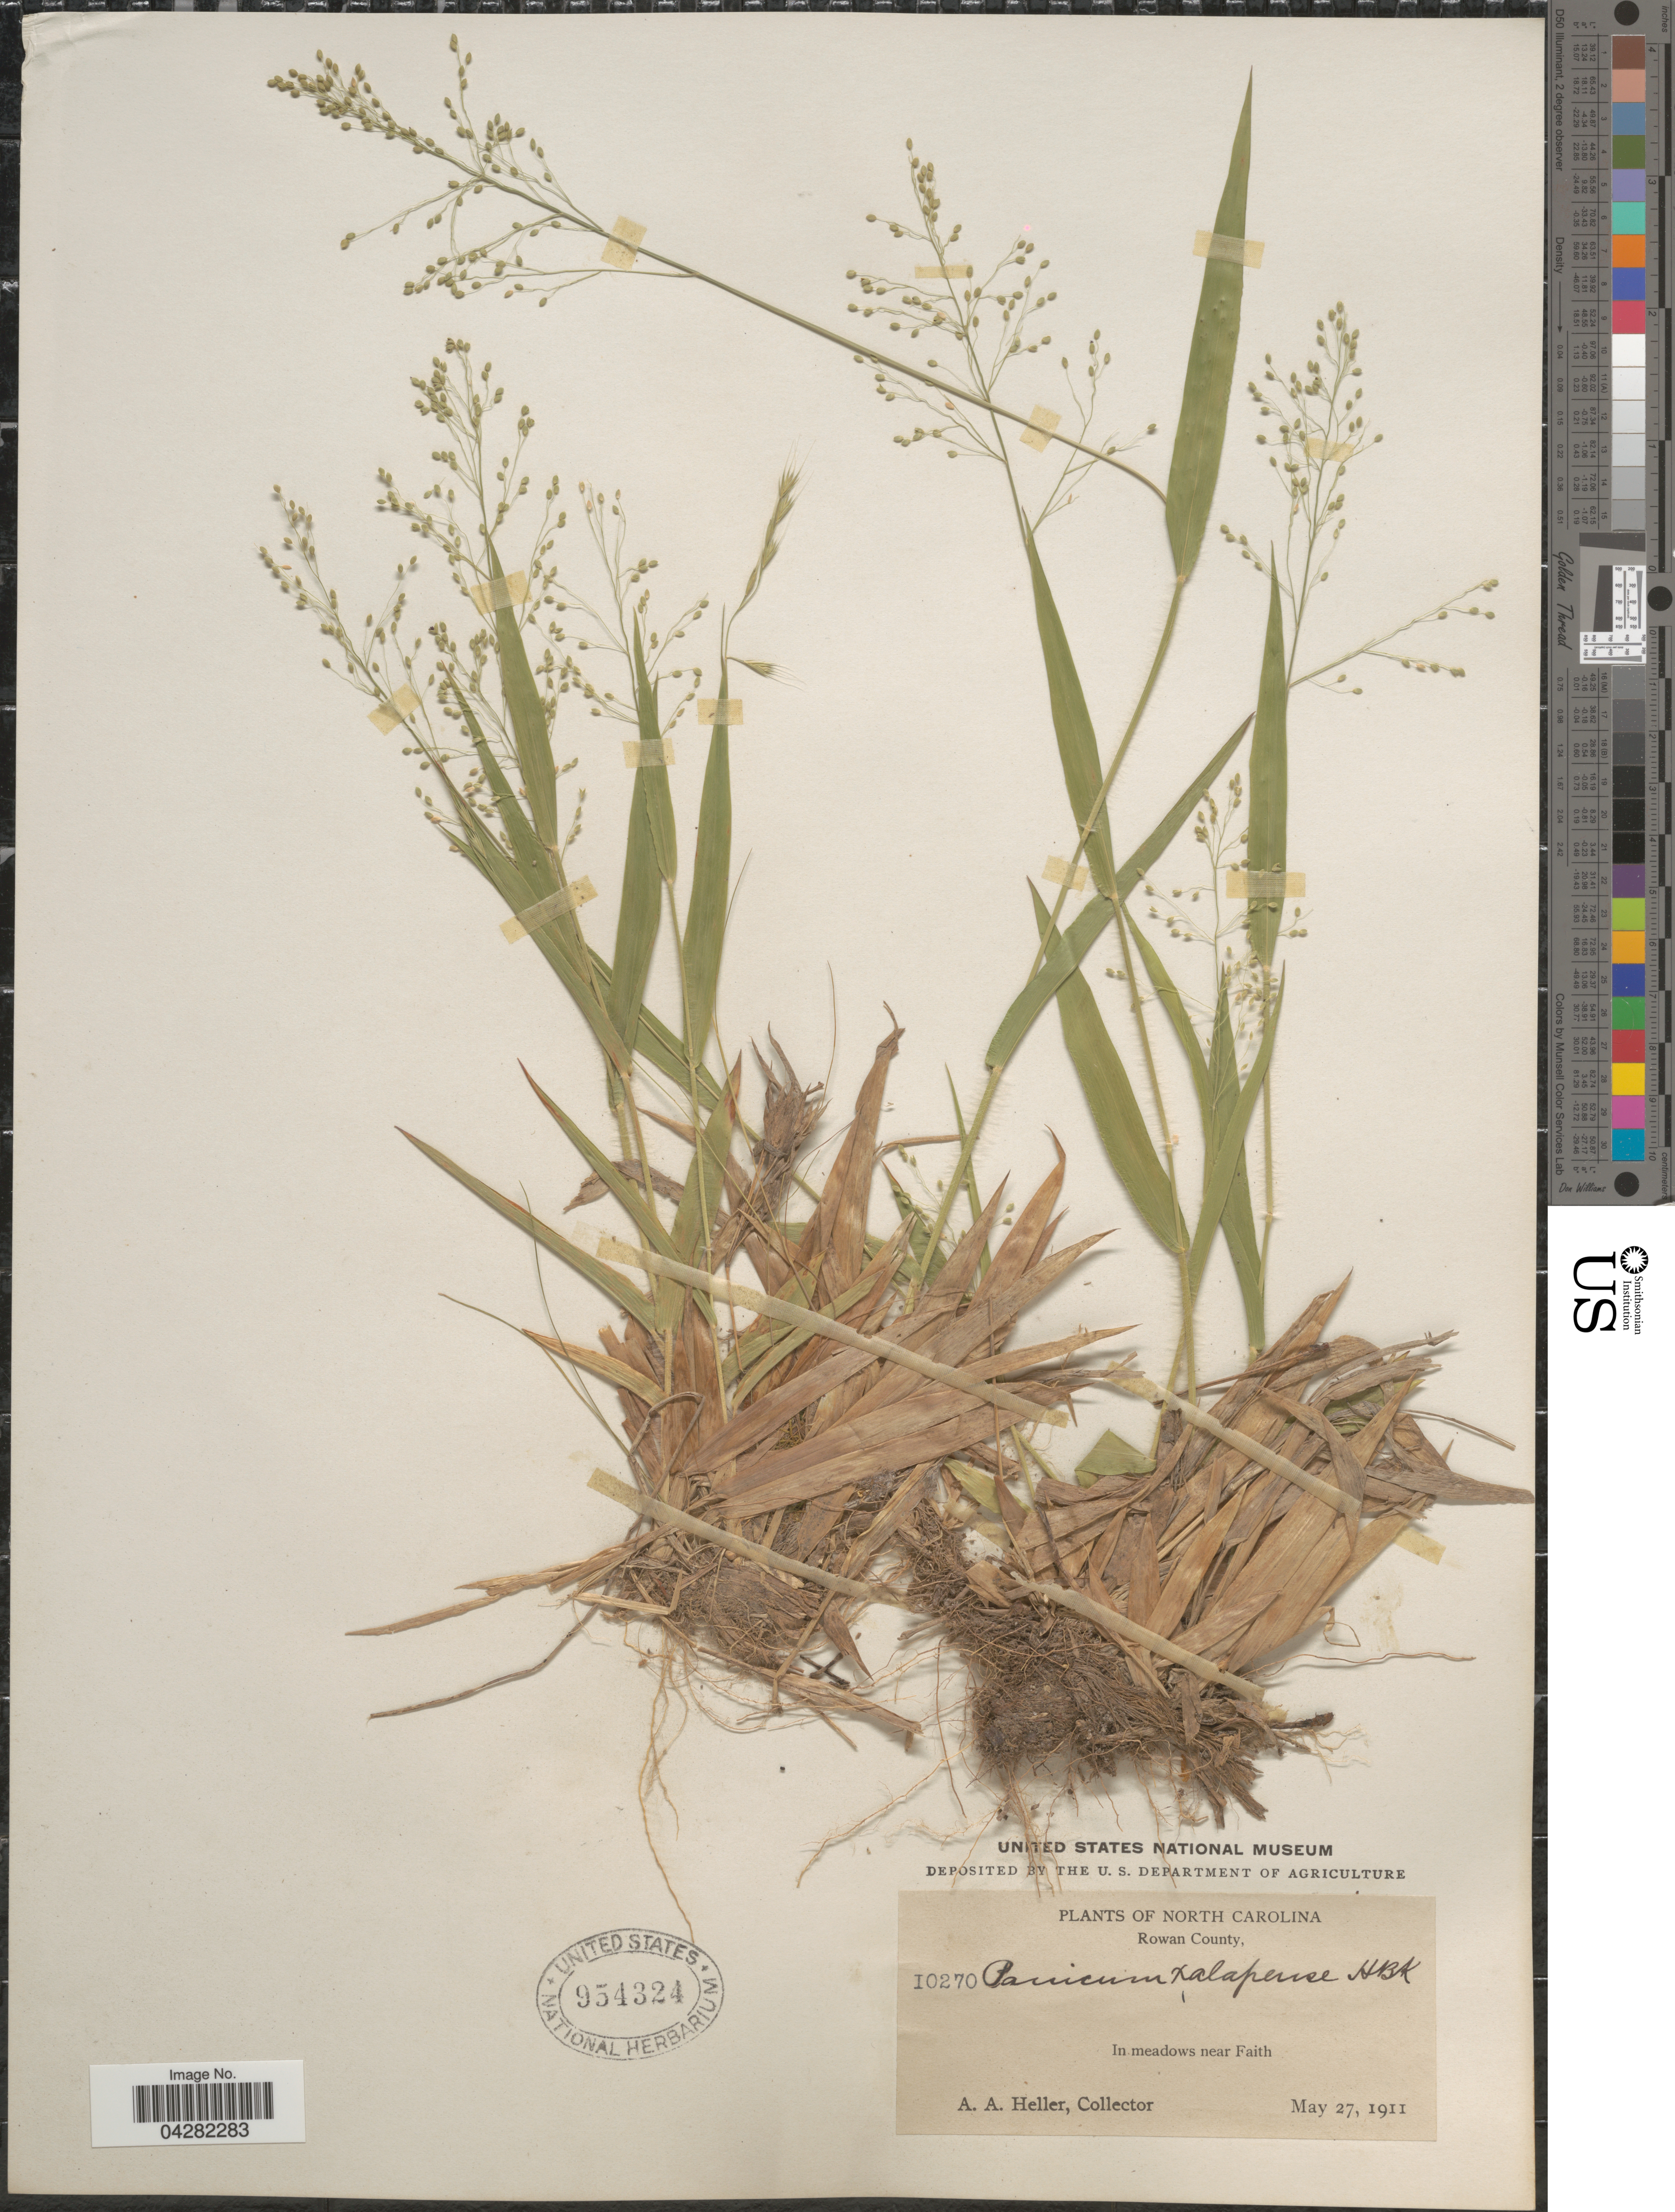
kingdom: Plantae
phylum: Tracheophyta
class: Liliopsida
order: Poales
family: Poaceae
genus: Dichanthelium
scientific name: Dichanthelium laxiflorum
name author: (Lam.) Gould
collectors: A. A. Heller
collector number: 10270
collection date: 1911-05-27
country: United States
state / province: North Carolina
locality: Rowan County. In meadows near Faith.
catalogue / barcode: US 954324